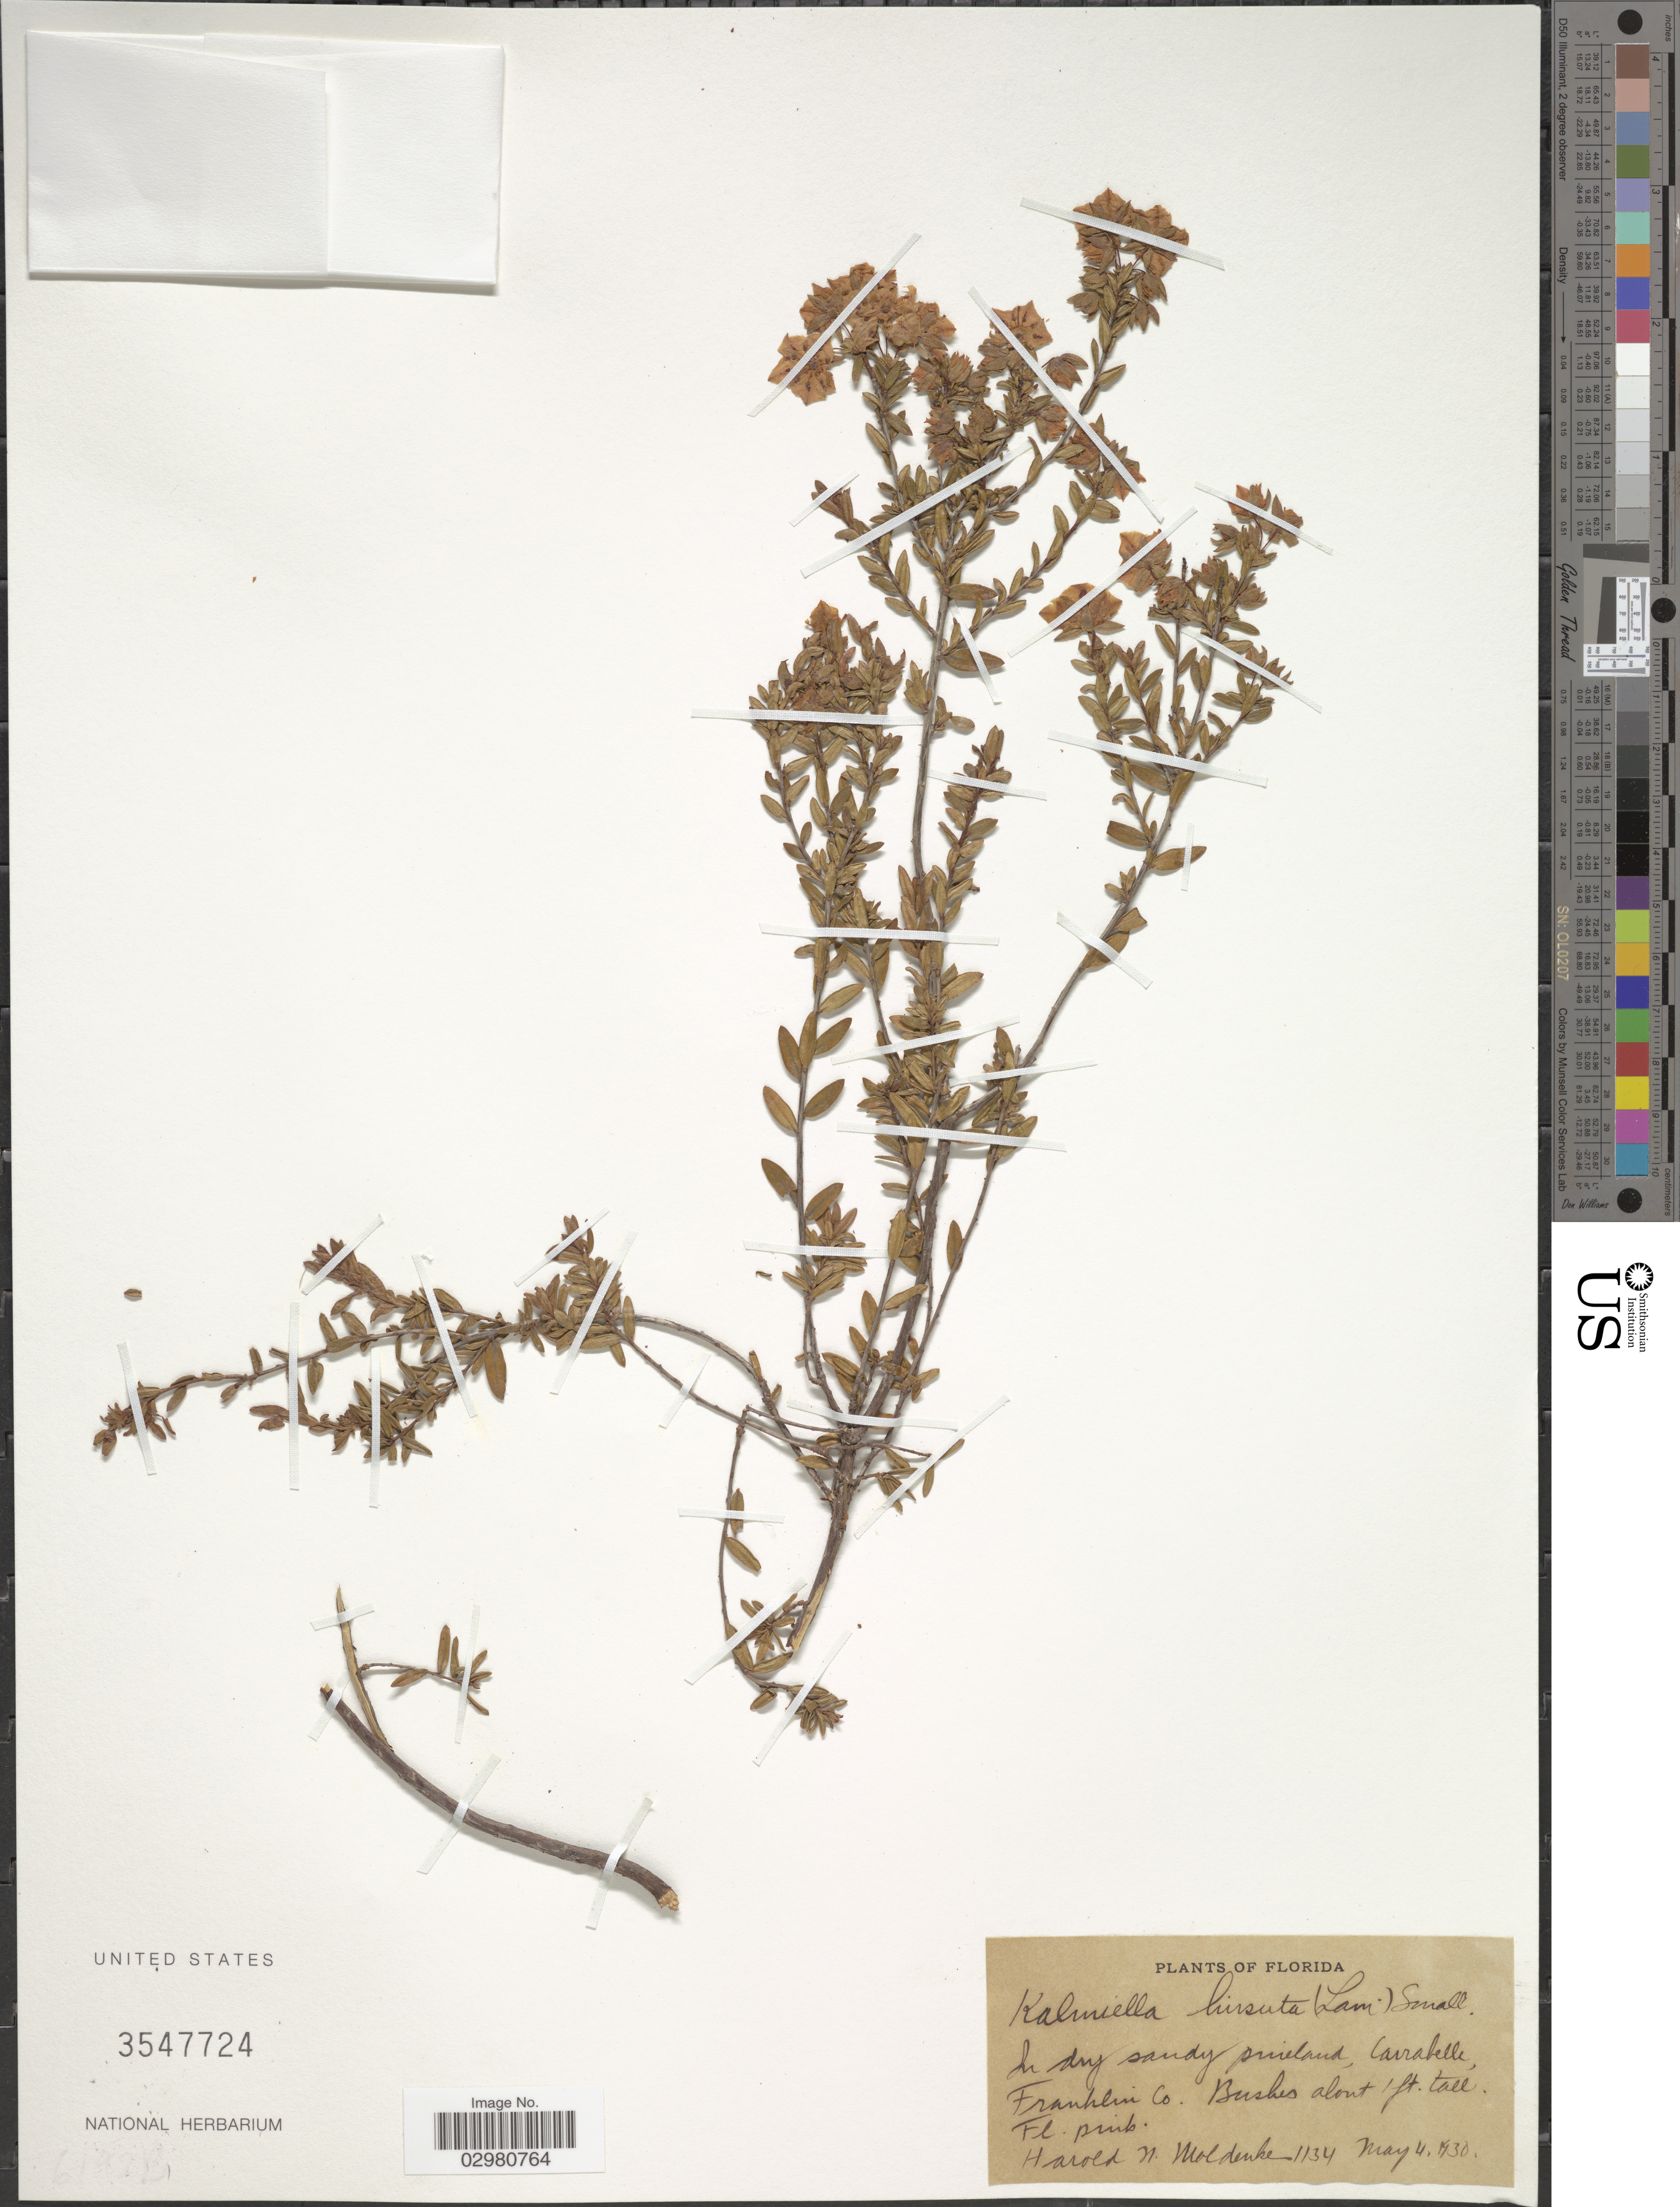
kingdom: Plantae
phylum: Tracheophyta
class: Magnoliopsida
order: Ericales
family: Ericaceae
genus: Kalmia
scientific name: Kalmia hirsuta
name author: Walter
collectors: H. N. Moldenke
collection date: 1930-05-04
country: United States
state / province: Florida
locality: Carrabelle, Franklin Co.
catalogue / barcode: US 3547724